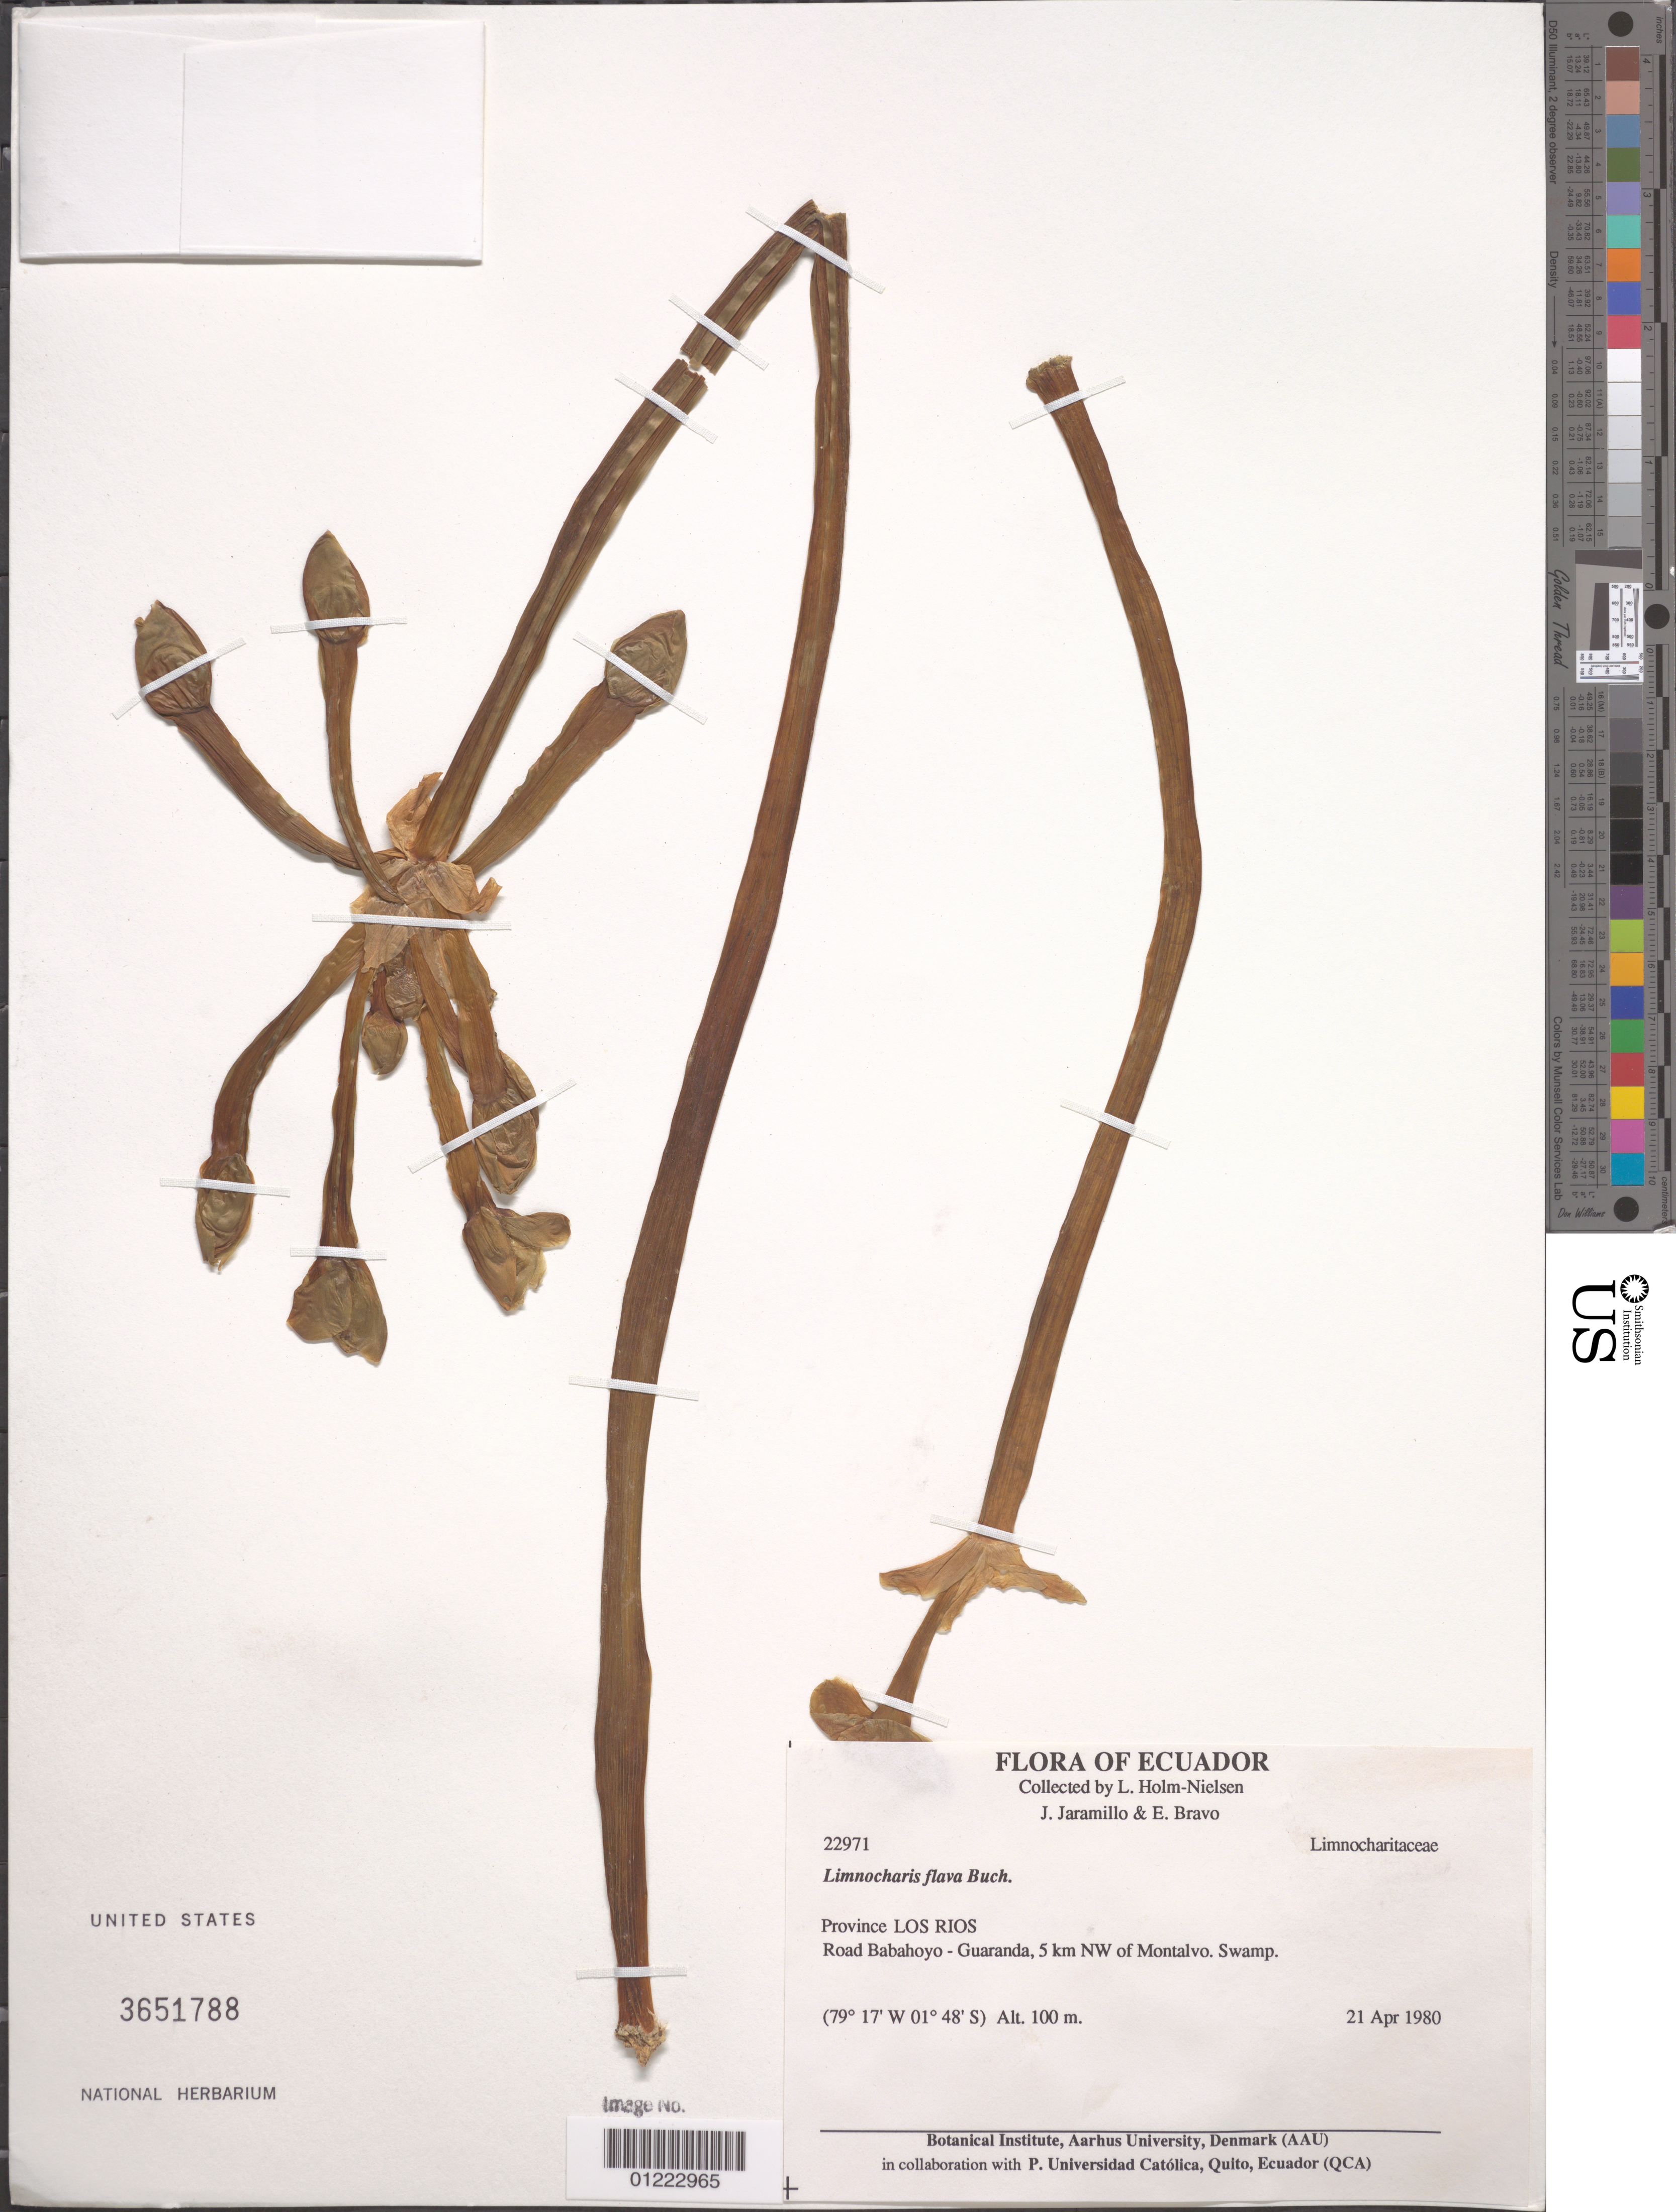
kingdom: Plantae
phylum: Tracheophyta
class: Liliopsida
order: Alismatales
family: Alismataceae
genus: Limnocharis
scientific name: Limnocharis flava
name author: (L.) Buchenau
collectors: L. B. Holm-Nielsen, E. Bravo & J. L. Jaramillo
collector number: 22971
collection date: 1980-04-21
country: Ecuador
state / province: Los Rios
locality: Road Babahoyo - Guaranda, 5 km NW of Montalvo. Swamp.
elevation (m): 100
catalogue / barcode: US 3651788